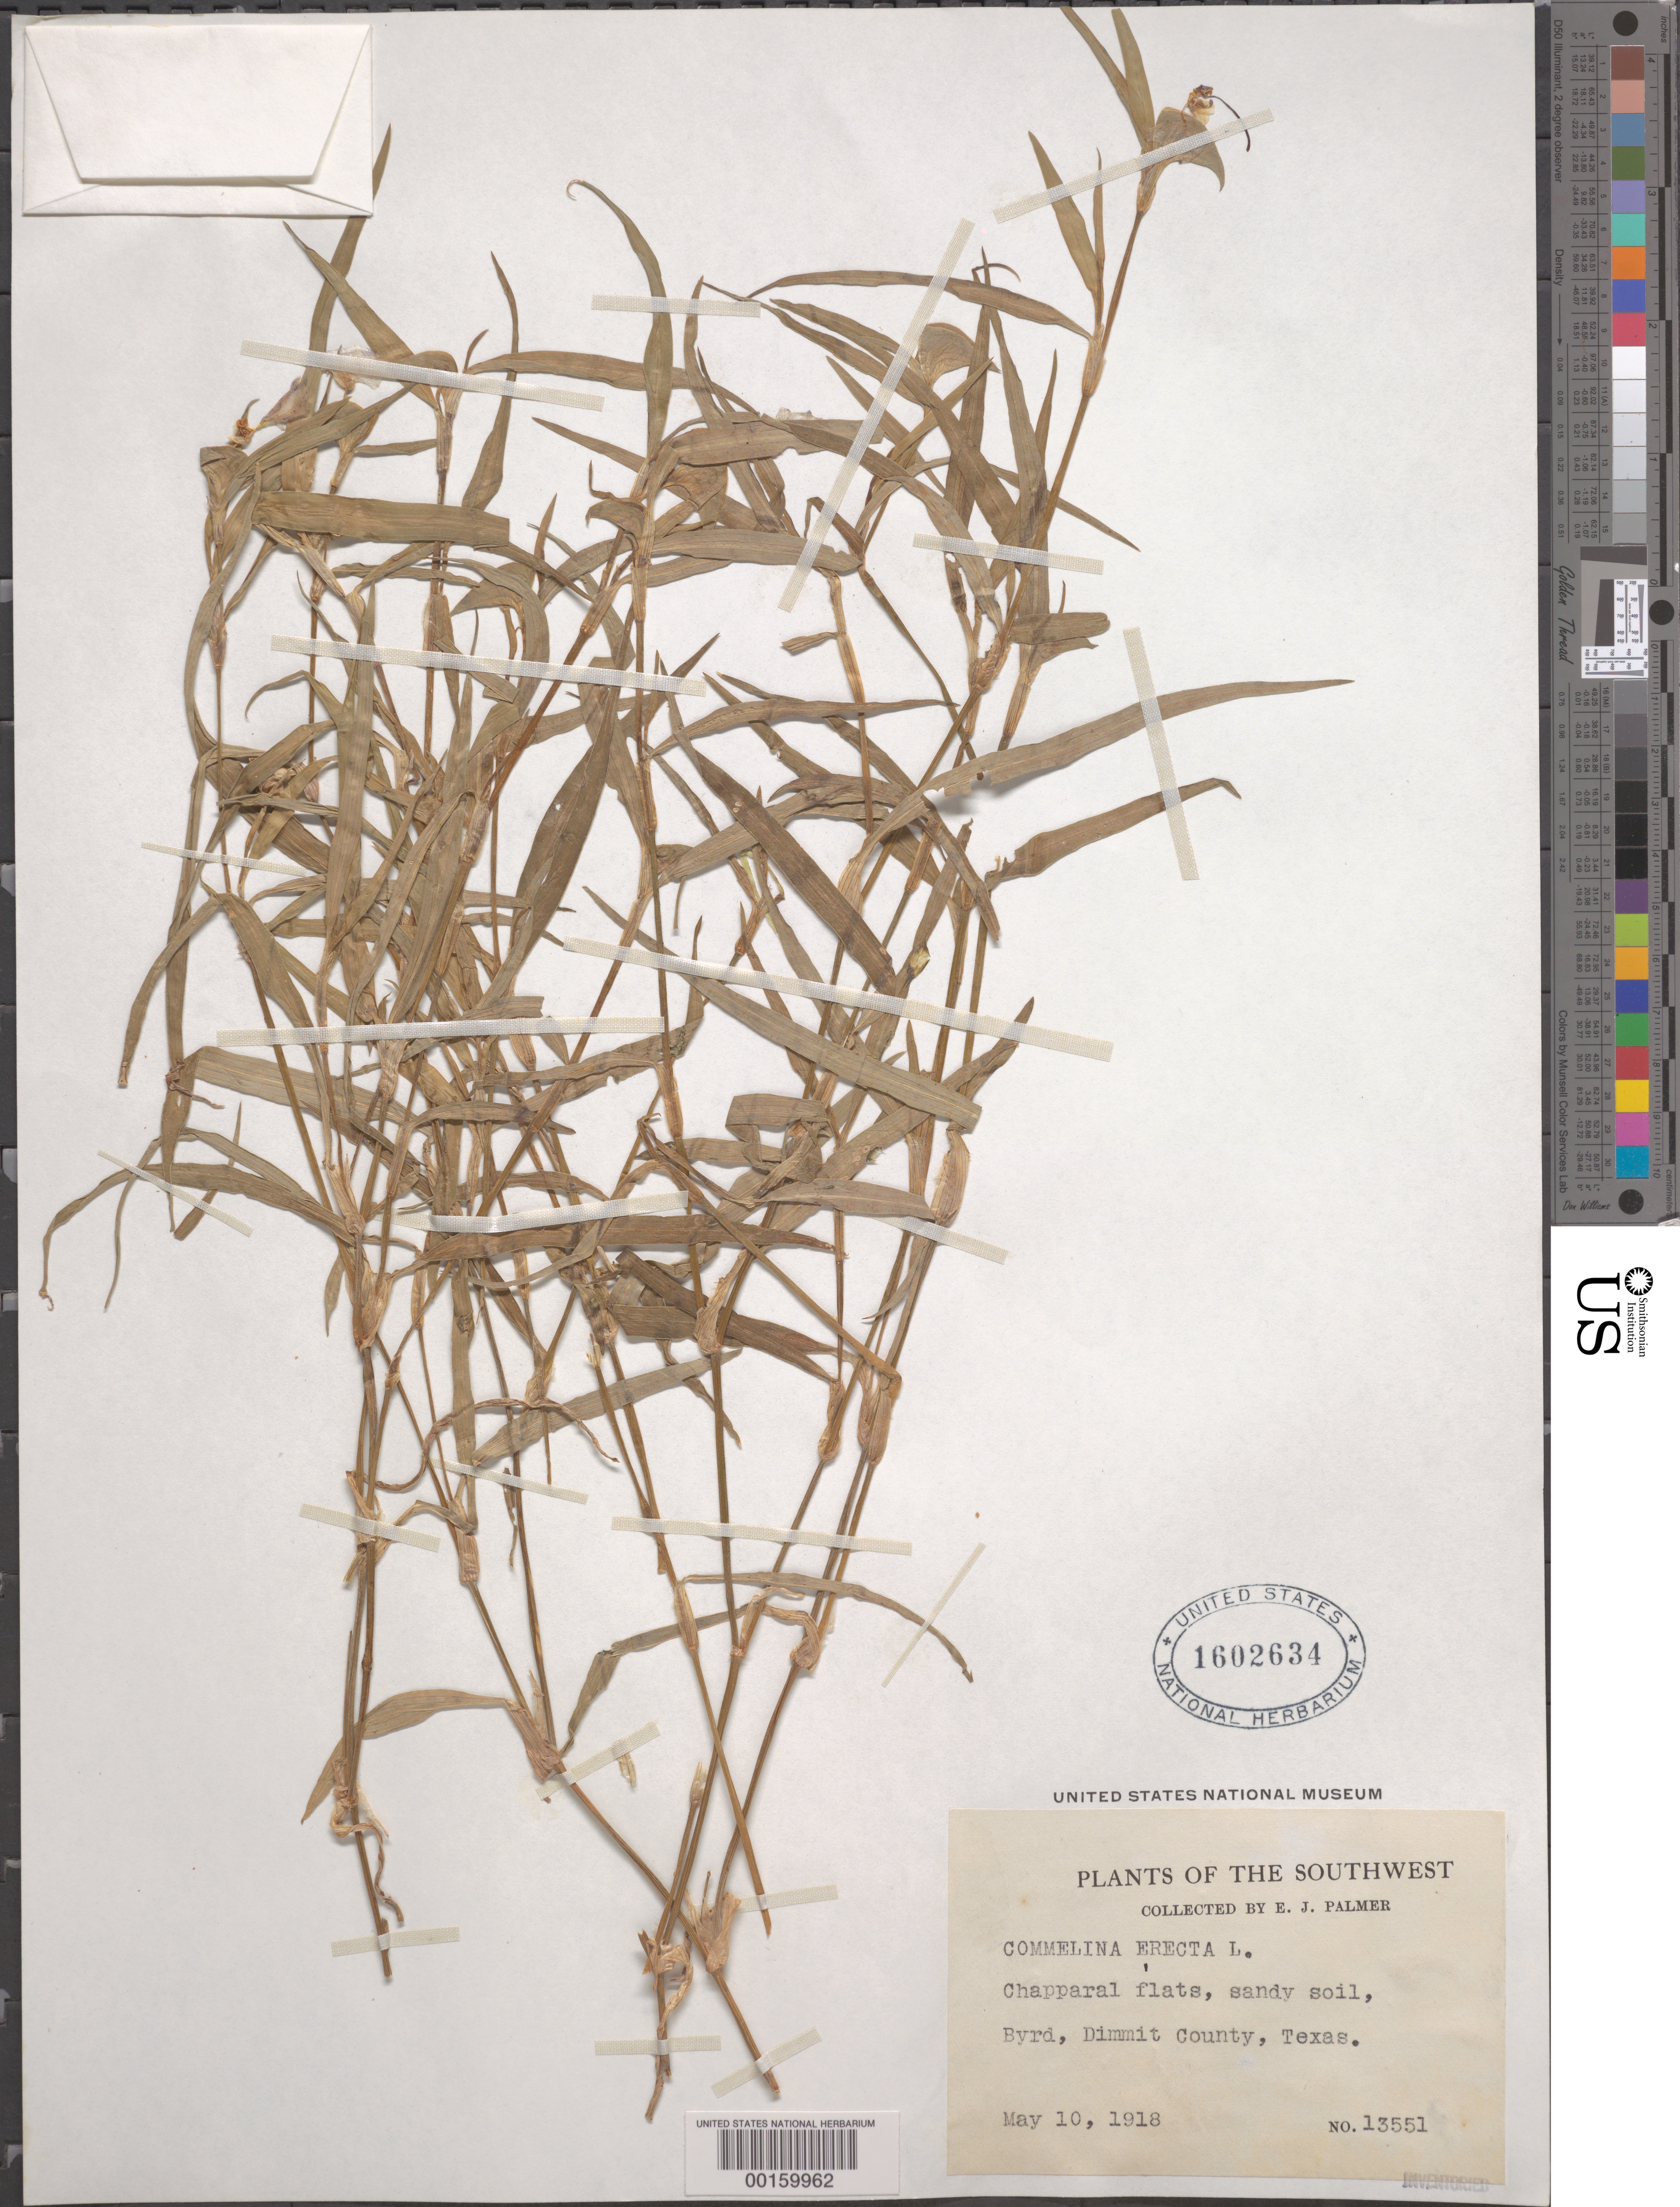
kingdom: Plantae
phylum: Tracheophyta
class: Liliopsida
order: Commelinales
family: Commelinaceae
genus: Commelina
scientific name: Commelina erecta var. angustifolia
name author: (Michx.) Fernald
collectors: E. J. Palmer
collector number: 13551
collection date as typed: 10 May 1918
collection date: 1918-05-10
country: United States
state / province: Texas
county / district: Dimmit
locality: Byrd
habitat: Chapparal flats, sandy soil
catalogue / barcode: US 1602634